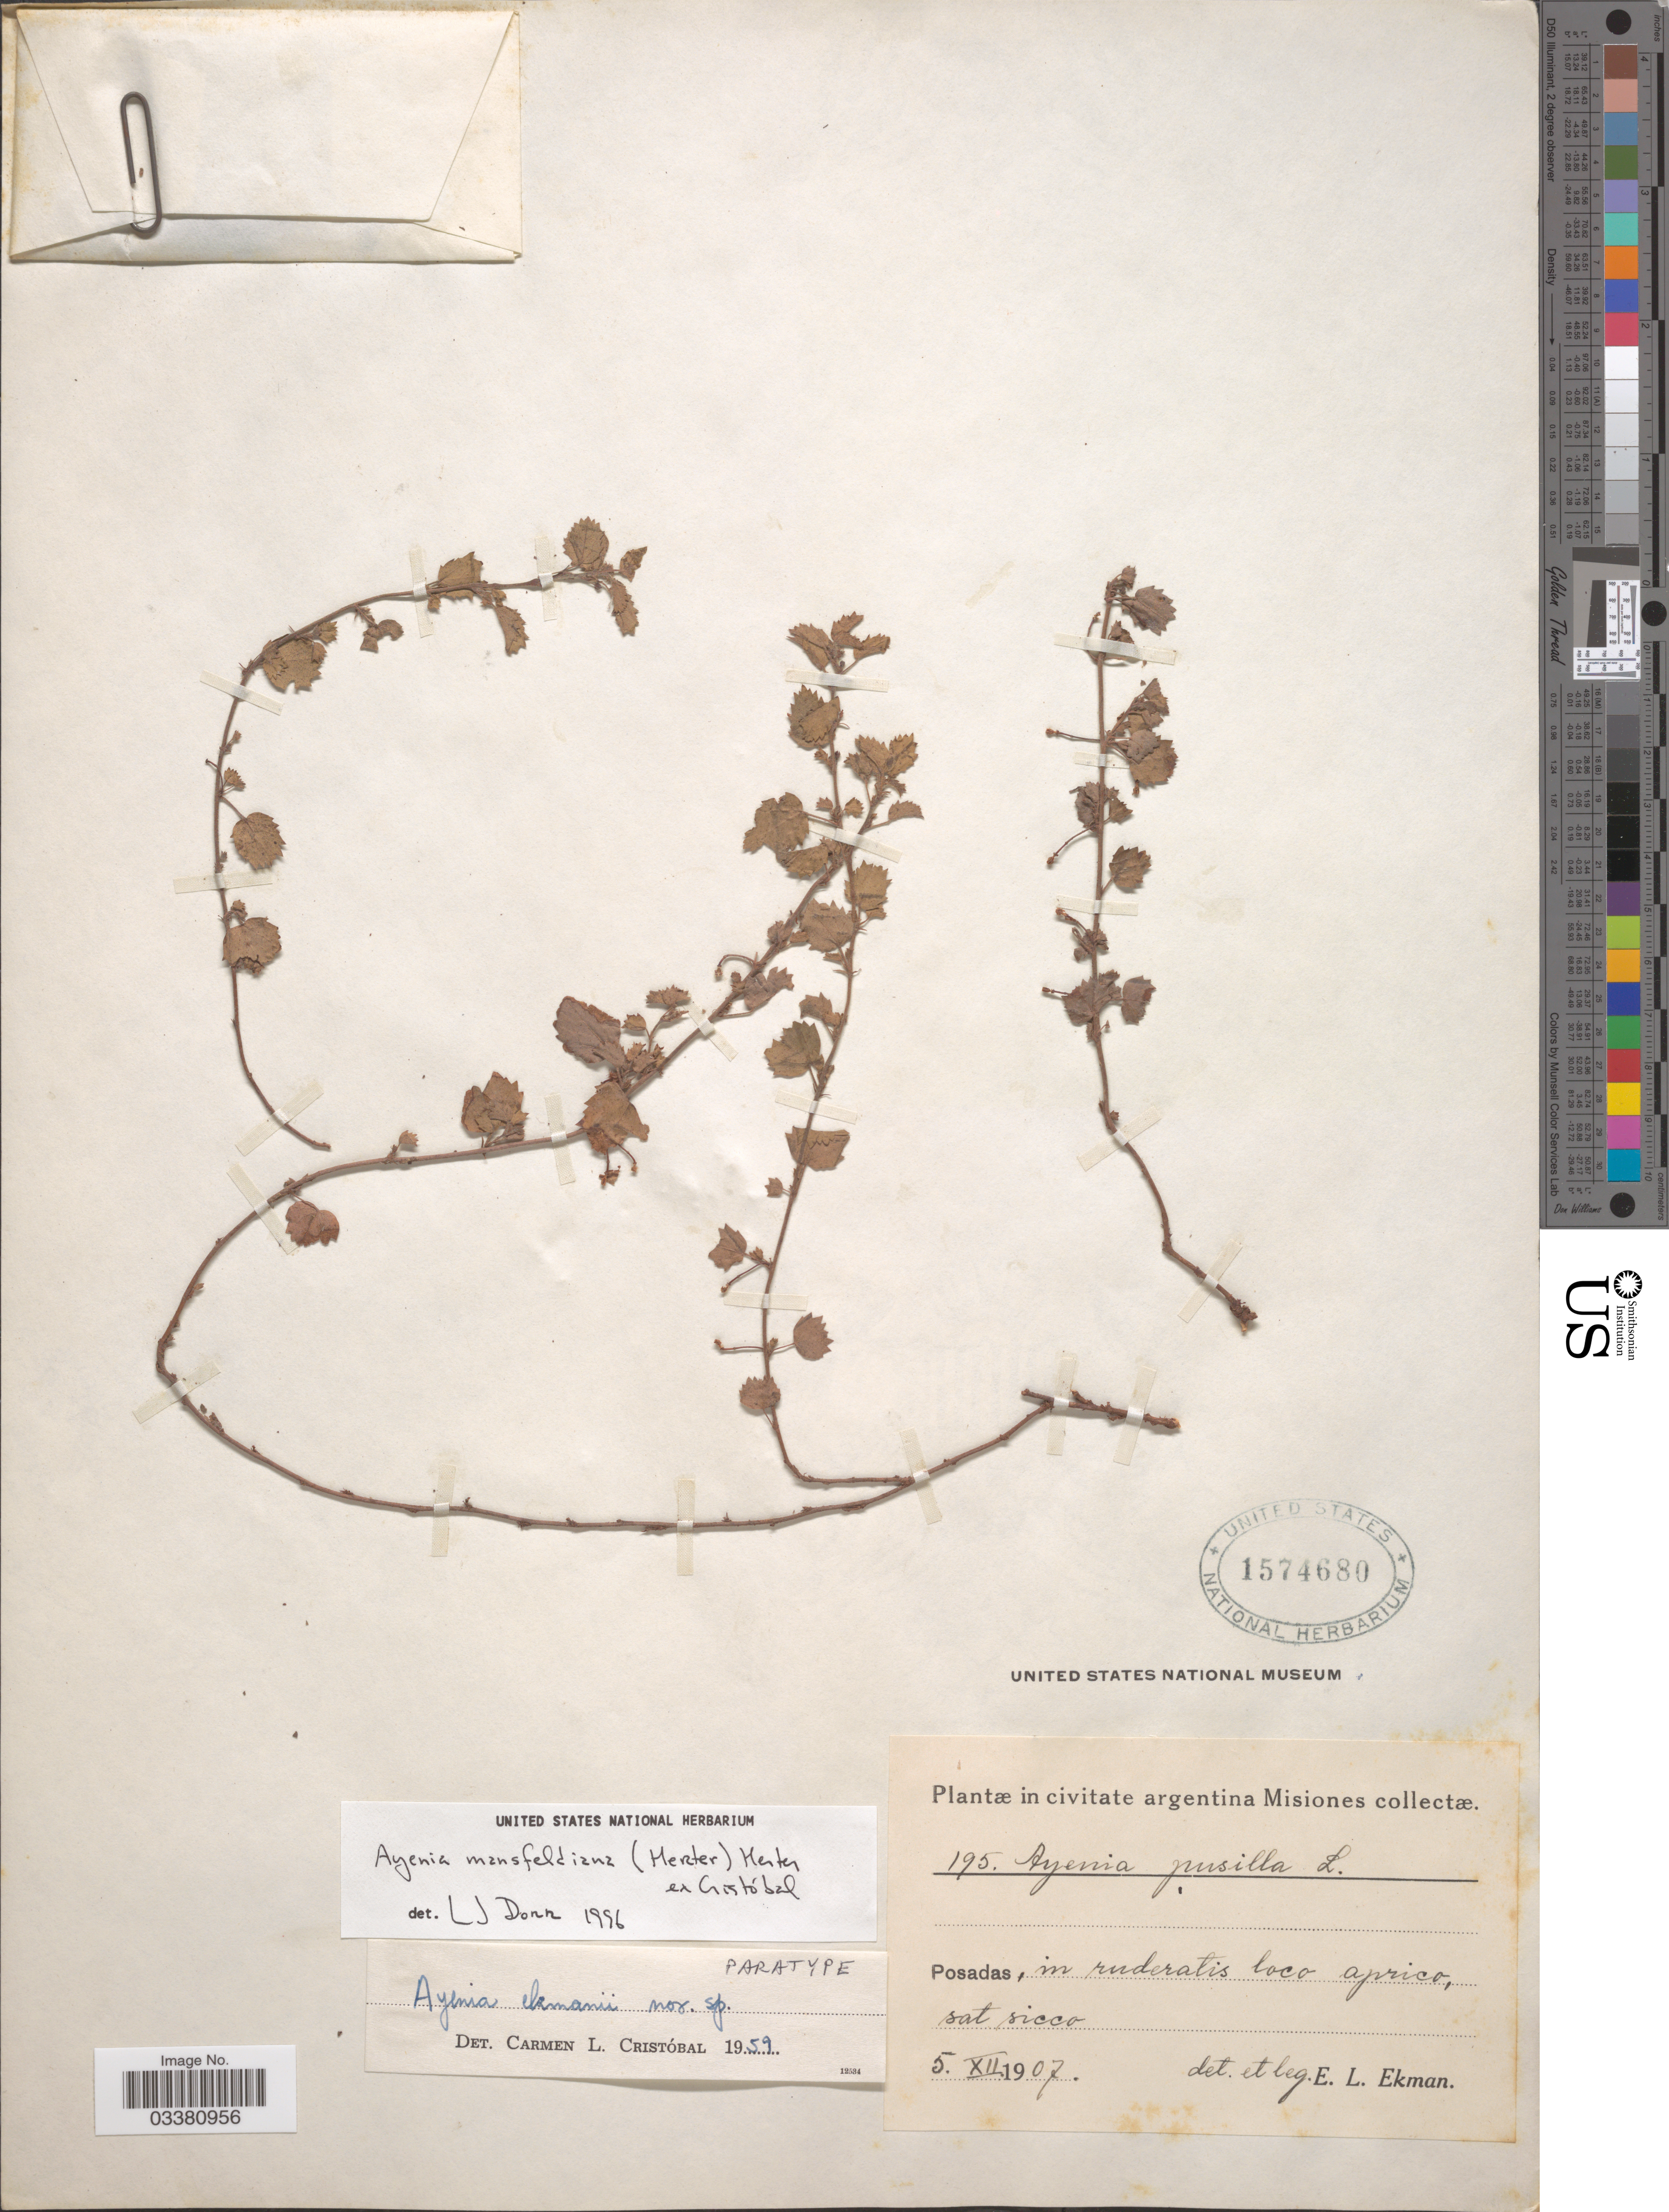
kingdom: Plantae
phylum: Tracheophyta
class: Magnoliopsida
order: Malvales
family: Malvaceae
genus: Ayenia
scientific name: Ayenia mansfeldiana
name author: (Herter) Cristóbal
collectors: E. L. Ekman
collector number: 195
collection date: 1907-12-05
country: Argentina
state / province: Misiones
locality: In civitate argentina Misiones. Posadas, in ruderatis loco aprico, sat sicco.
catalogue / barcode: US 1574680